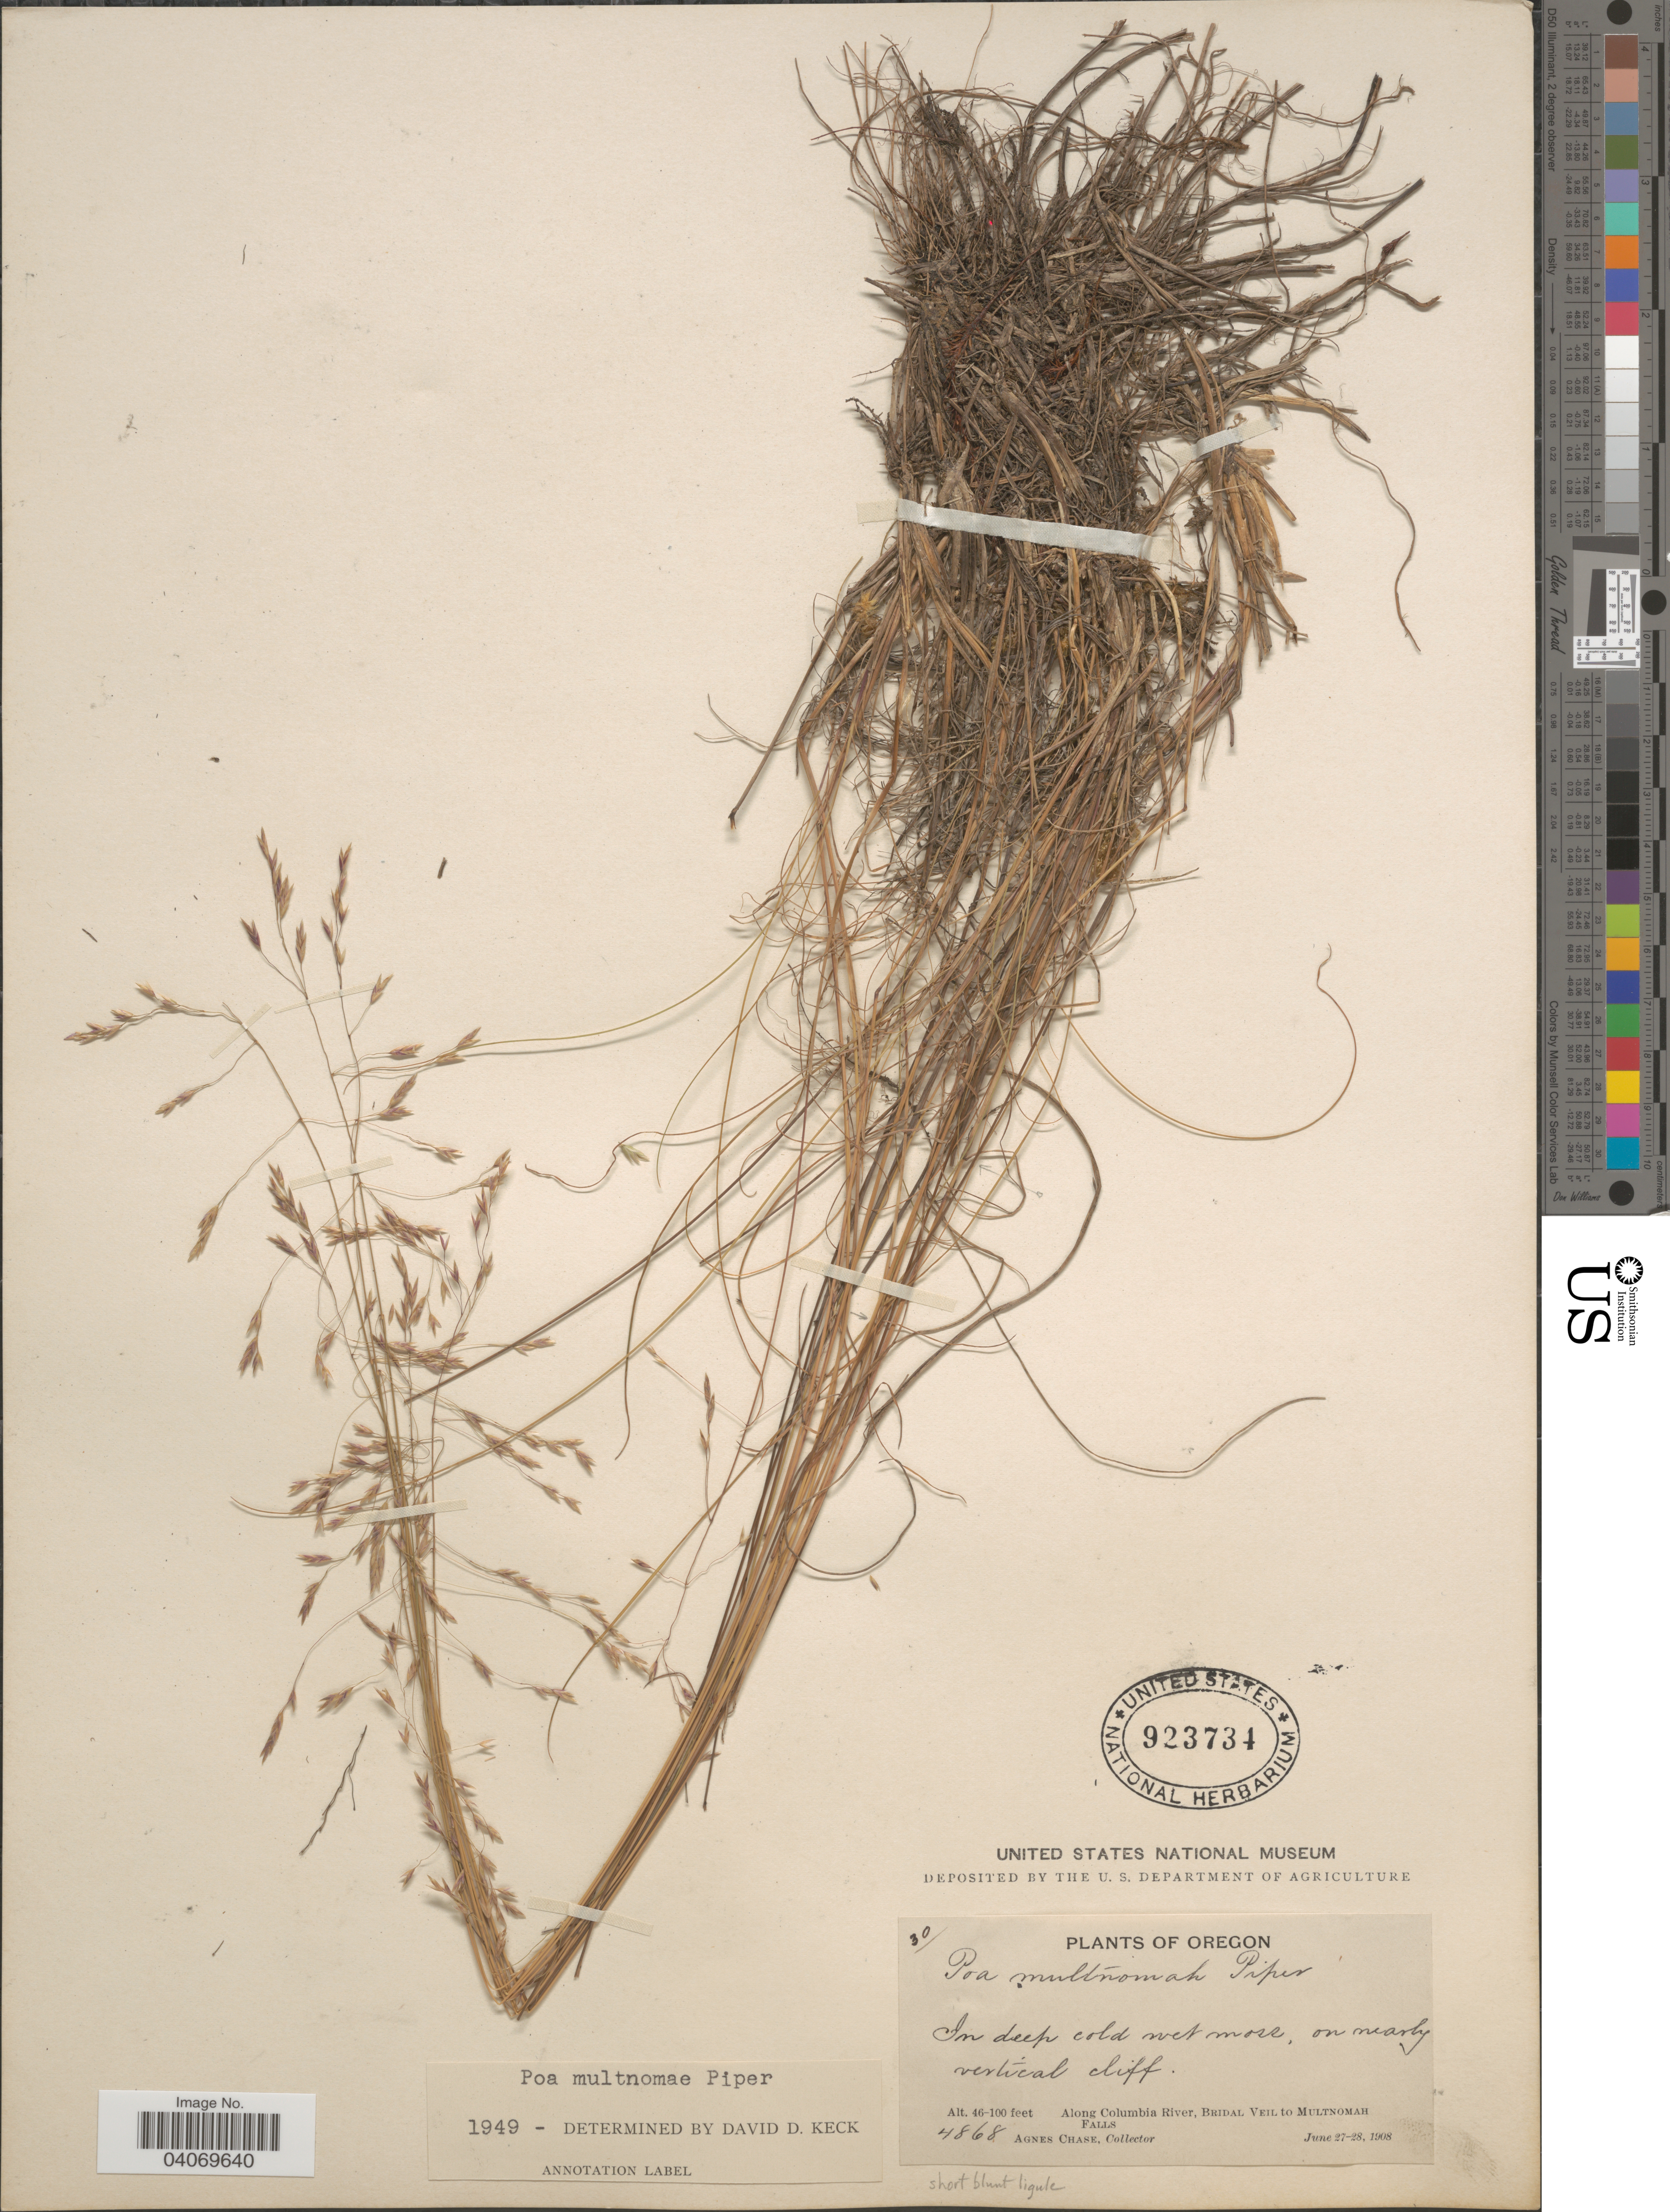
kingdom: Plantae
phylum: Tracheophyta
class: Liliopsida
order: Poales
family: Poaceae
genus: Poa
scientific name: Poa x multnomae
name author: Piper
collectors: A. Chase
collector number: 4868/30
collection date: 1908-06-27/1908-06-28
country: United States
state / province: Oregon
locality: Along Columbia river, Bridal Veil to Multnomah Falls.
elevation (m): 14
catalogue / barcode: US 923734